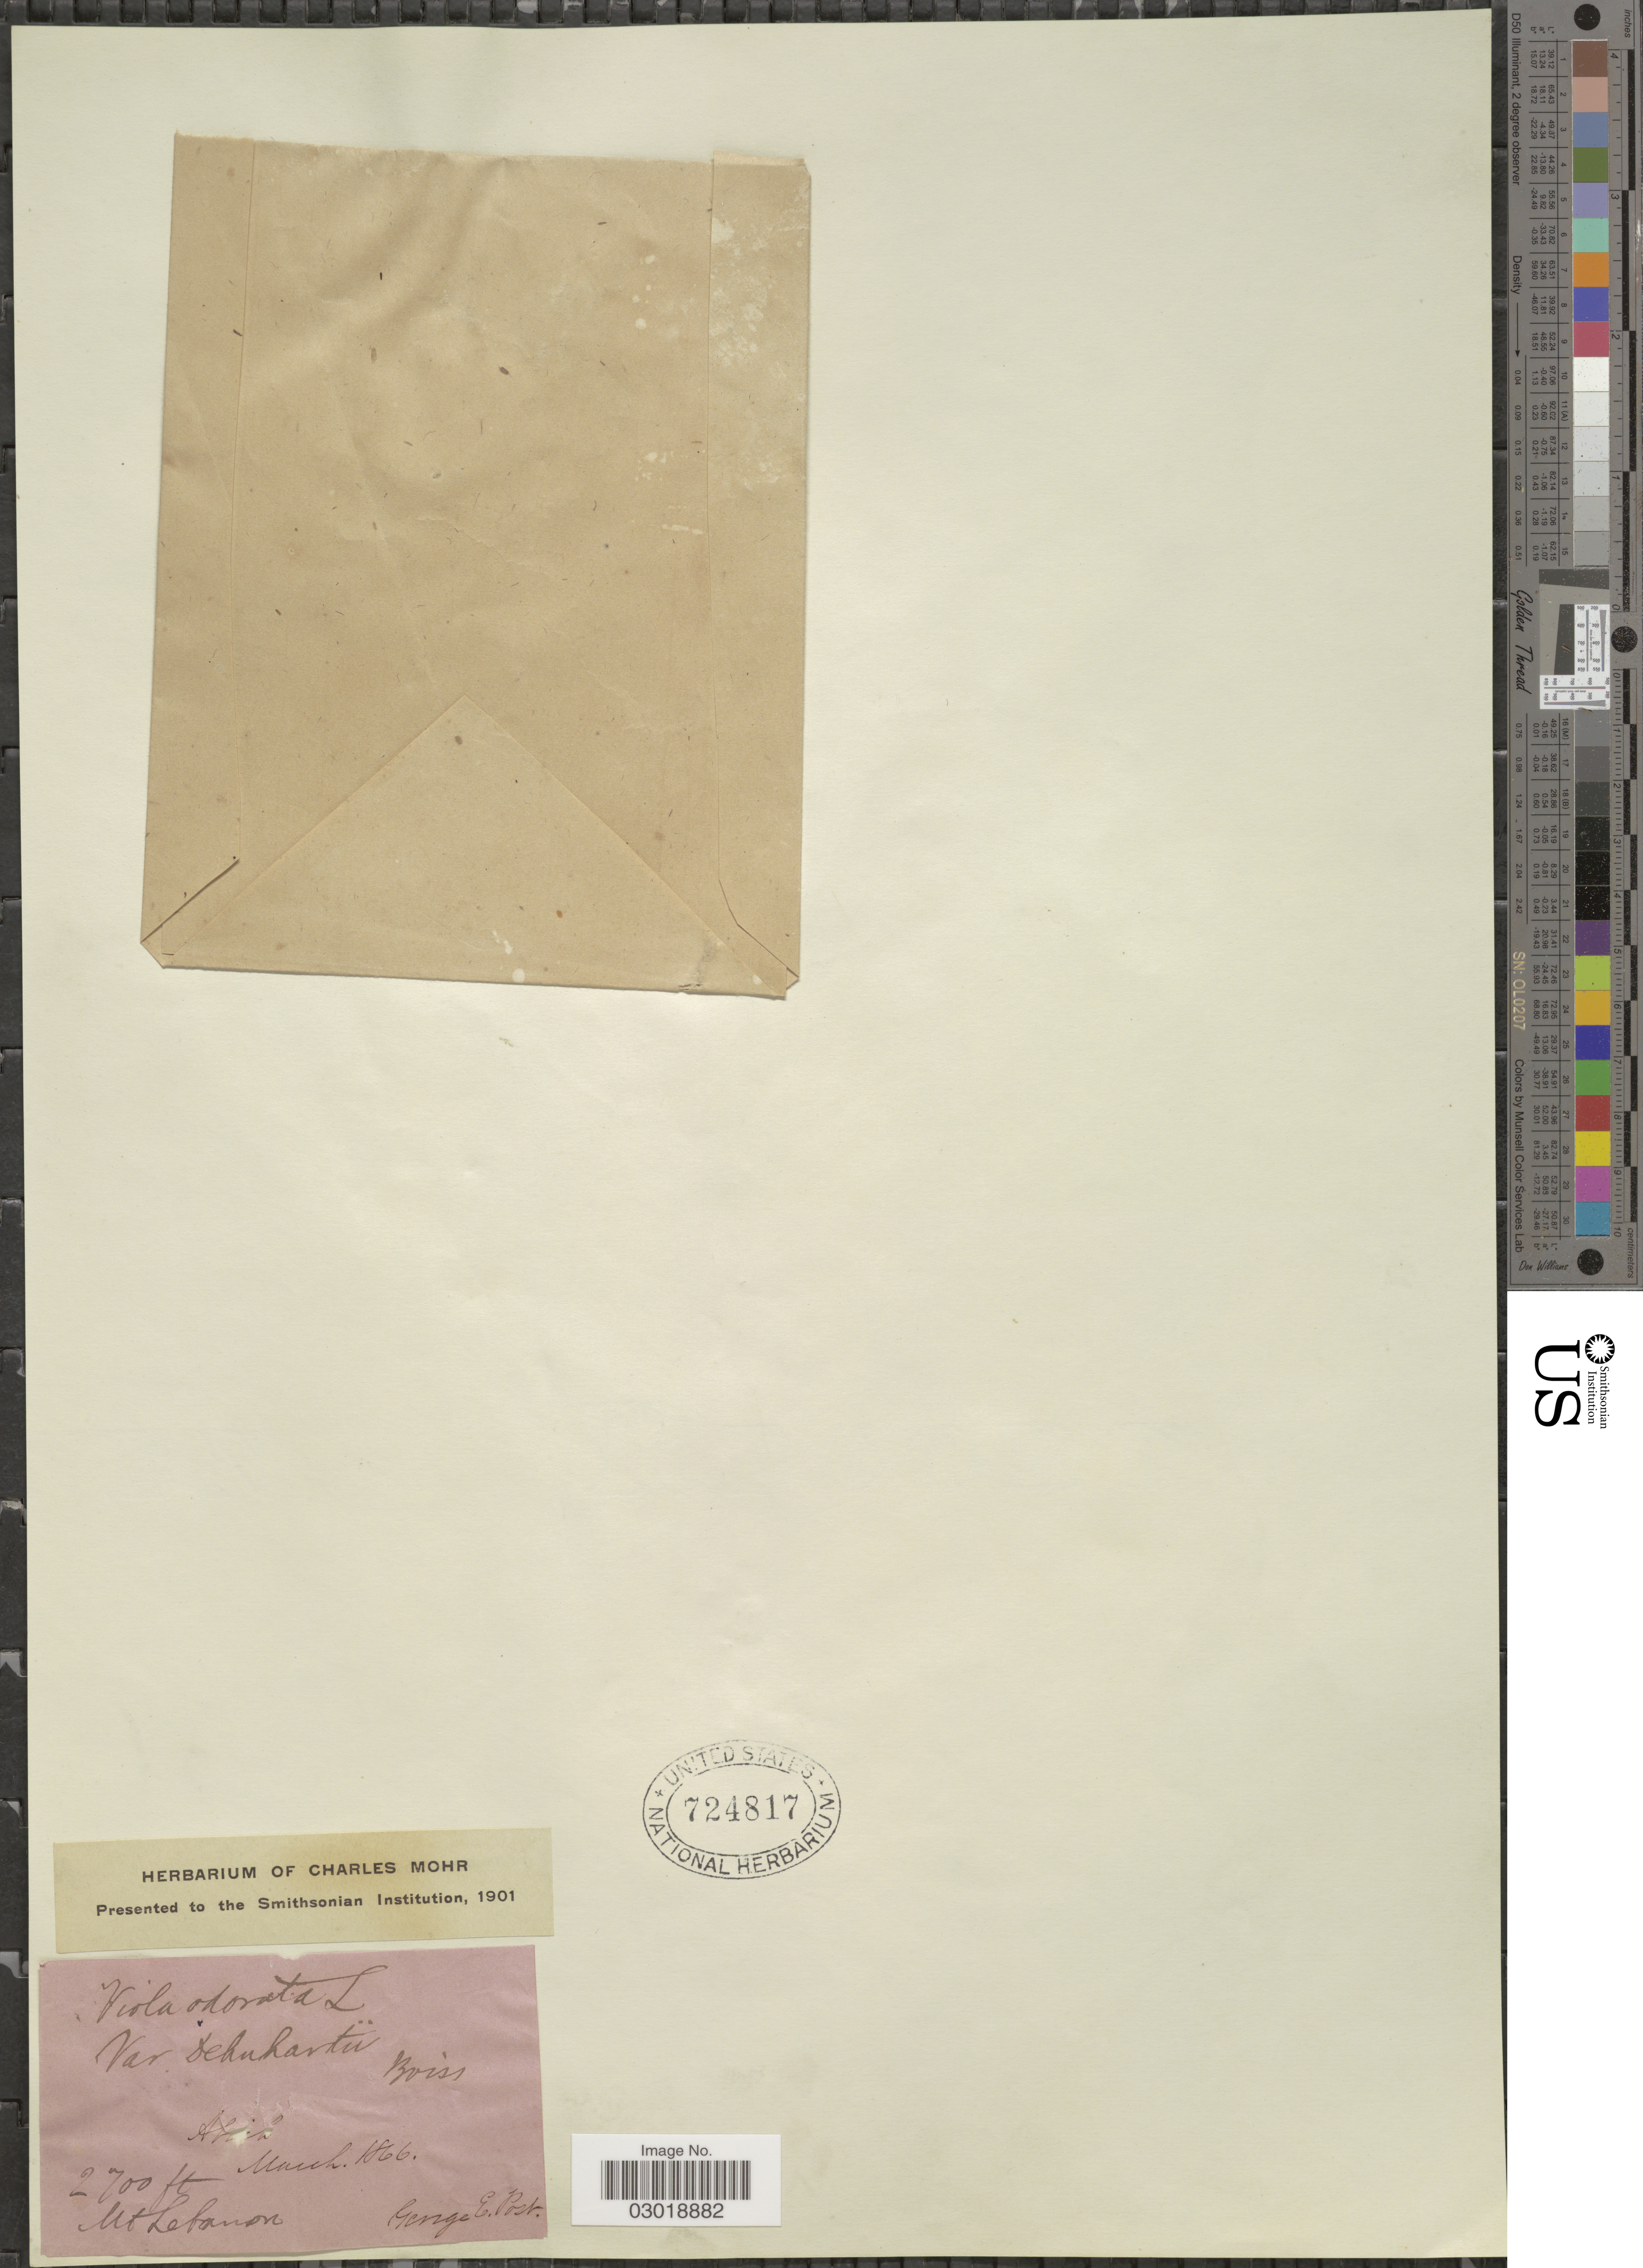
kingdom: Plantae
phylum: Tracheophyta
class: Magnoliopsida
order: Malpighiales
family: Violaceae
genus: Viola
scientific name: Viola odorata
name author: L.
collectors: G. E. Post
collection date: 1866-03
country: Lebanon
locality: Mt. Lebanon.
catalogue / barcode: US 724817